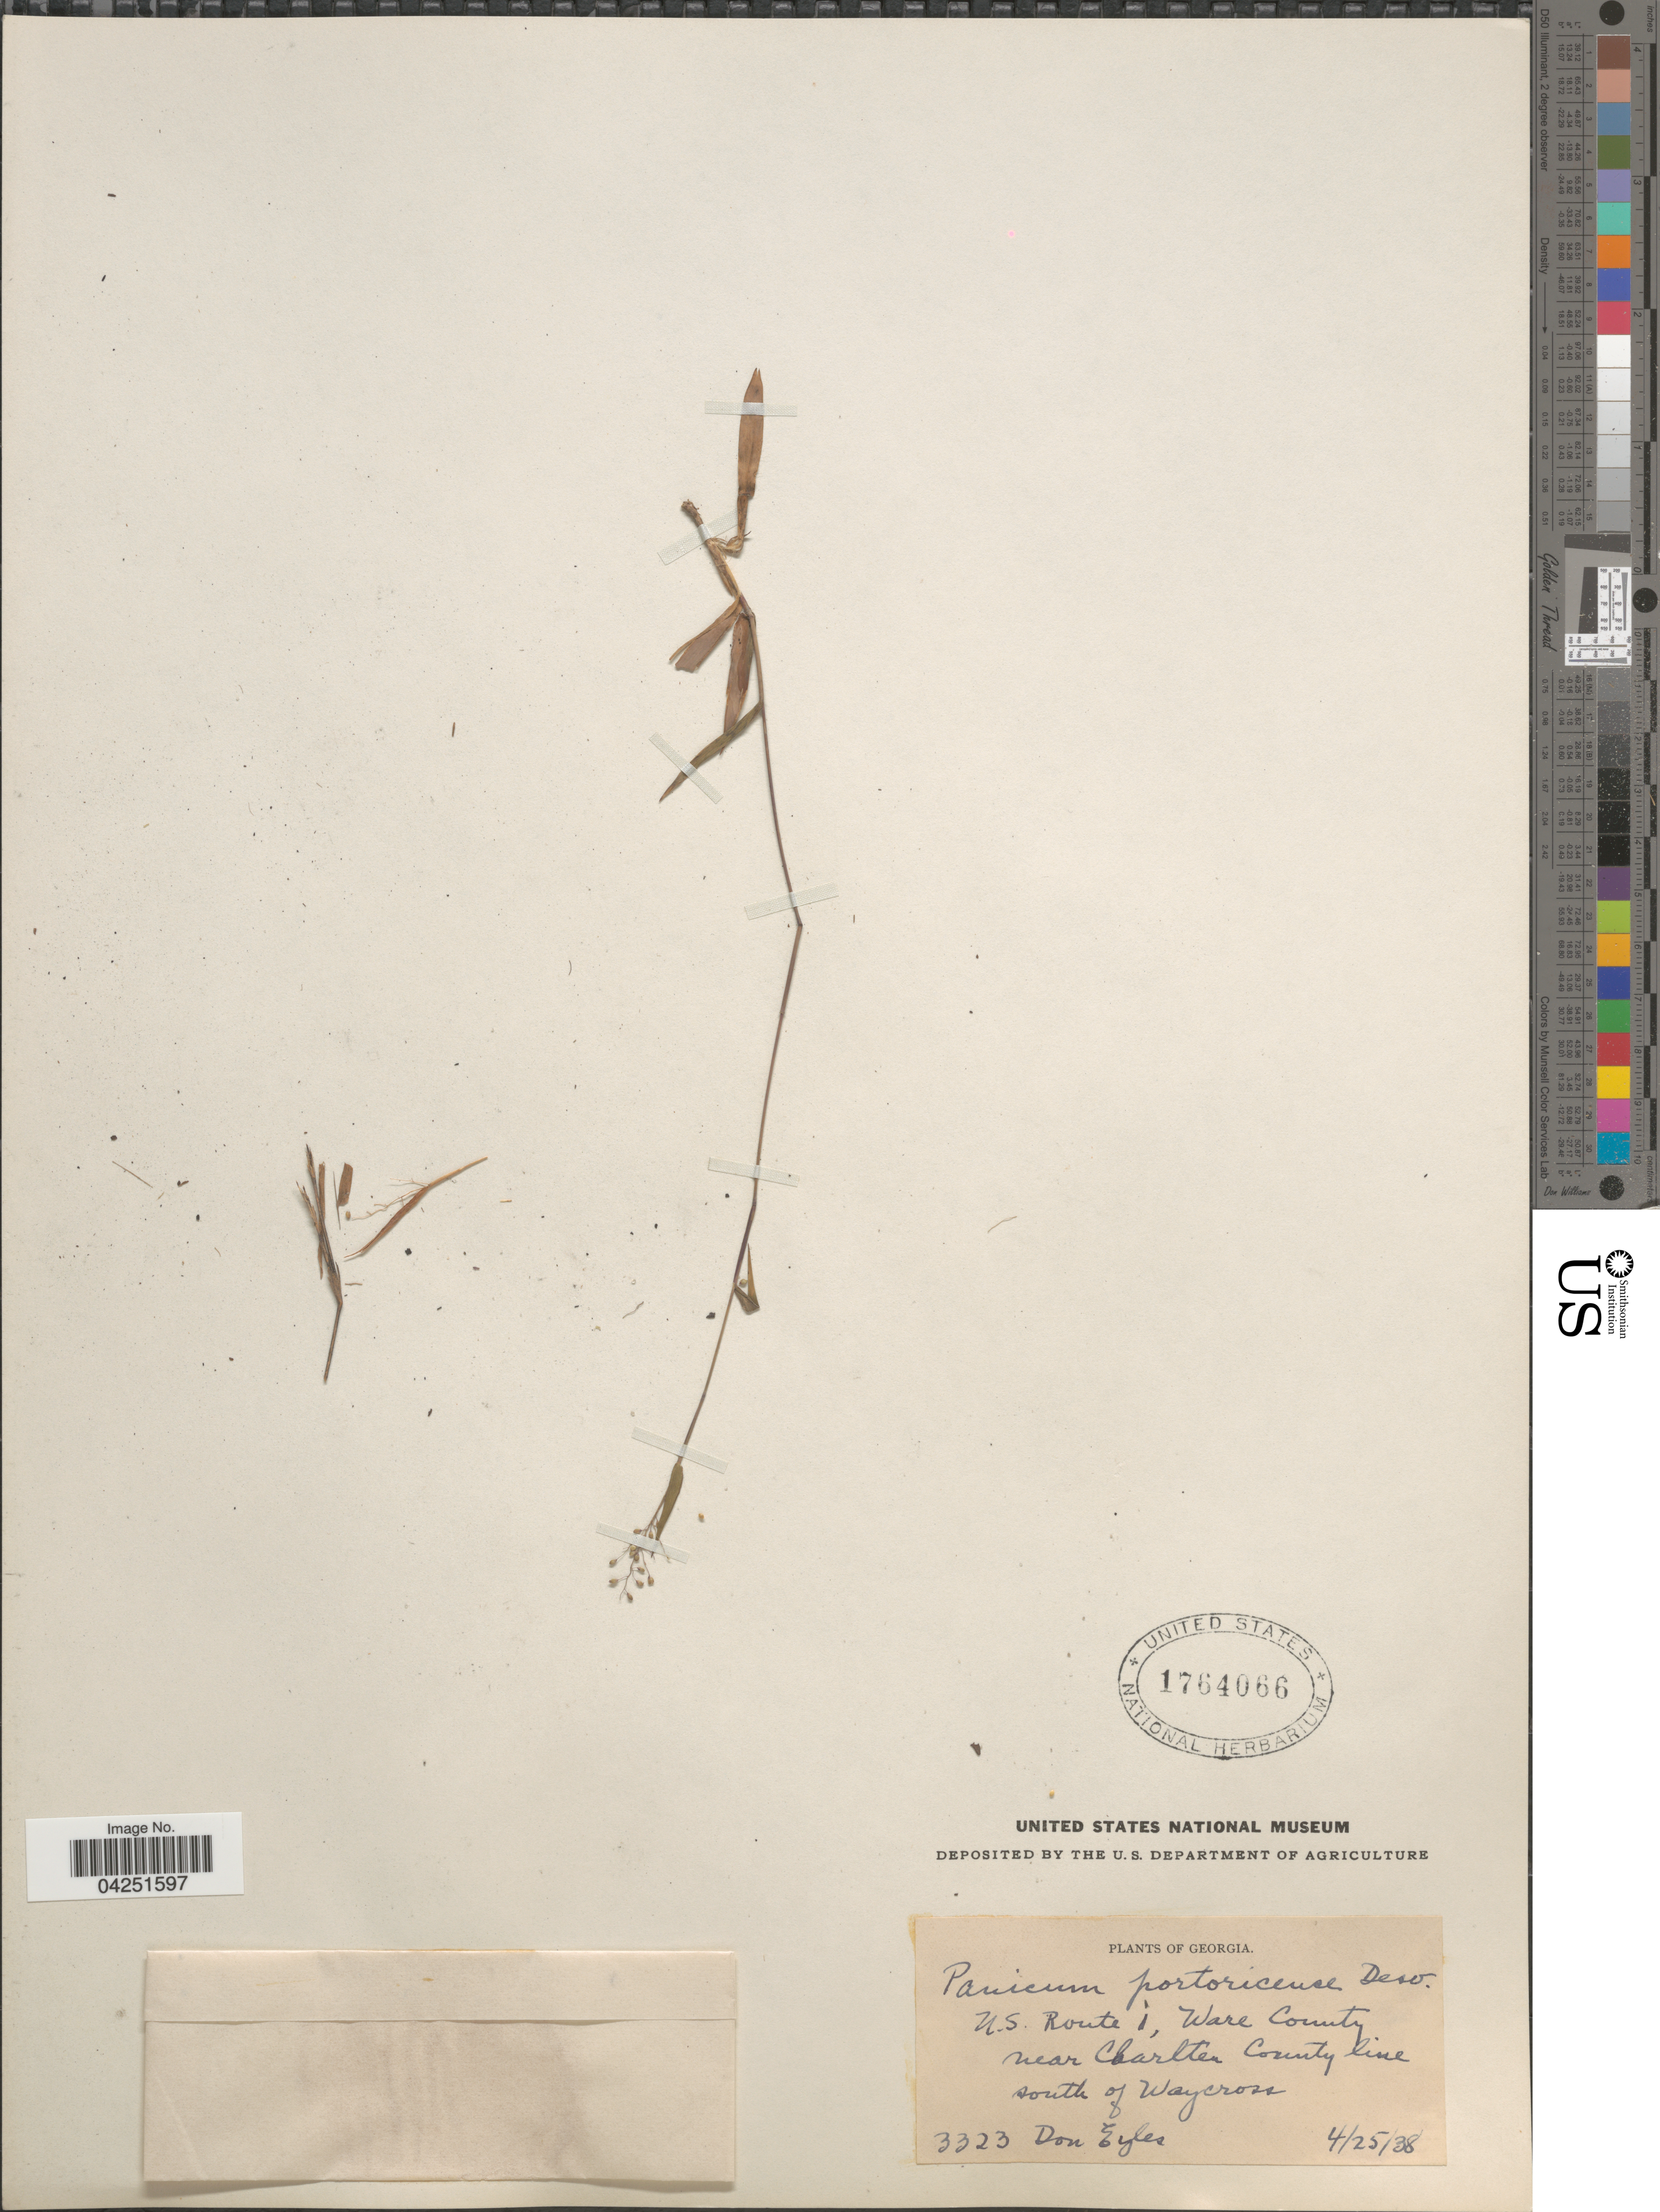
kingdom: Plantae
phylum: Tracheophyta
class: Liliopsida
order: Poales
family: Poaceae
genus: Dichanthelium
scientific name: Dichanthelium acuminatum var. acuminatum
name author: (Sw.) Gould & C.A. Clark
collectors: D. Eyles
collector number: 3323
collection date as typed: Transcribed d/m/y: 25/4/38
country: United States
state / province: Georgia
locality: U. S. Route i, Ware County near Charlten County line south of Waycross.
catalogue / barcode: US 1764066